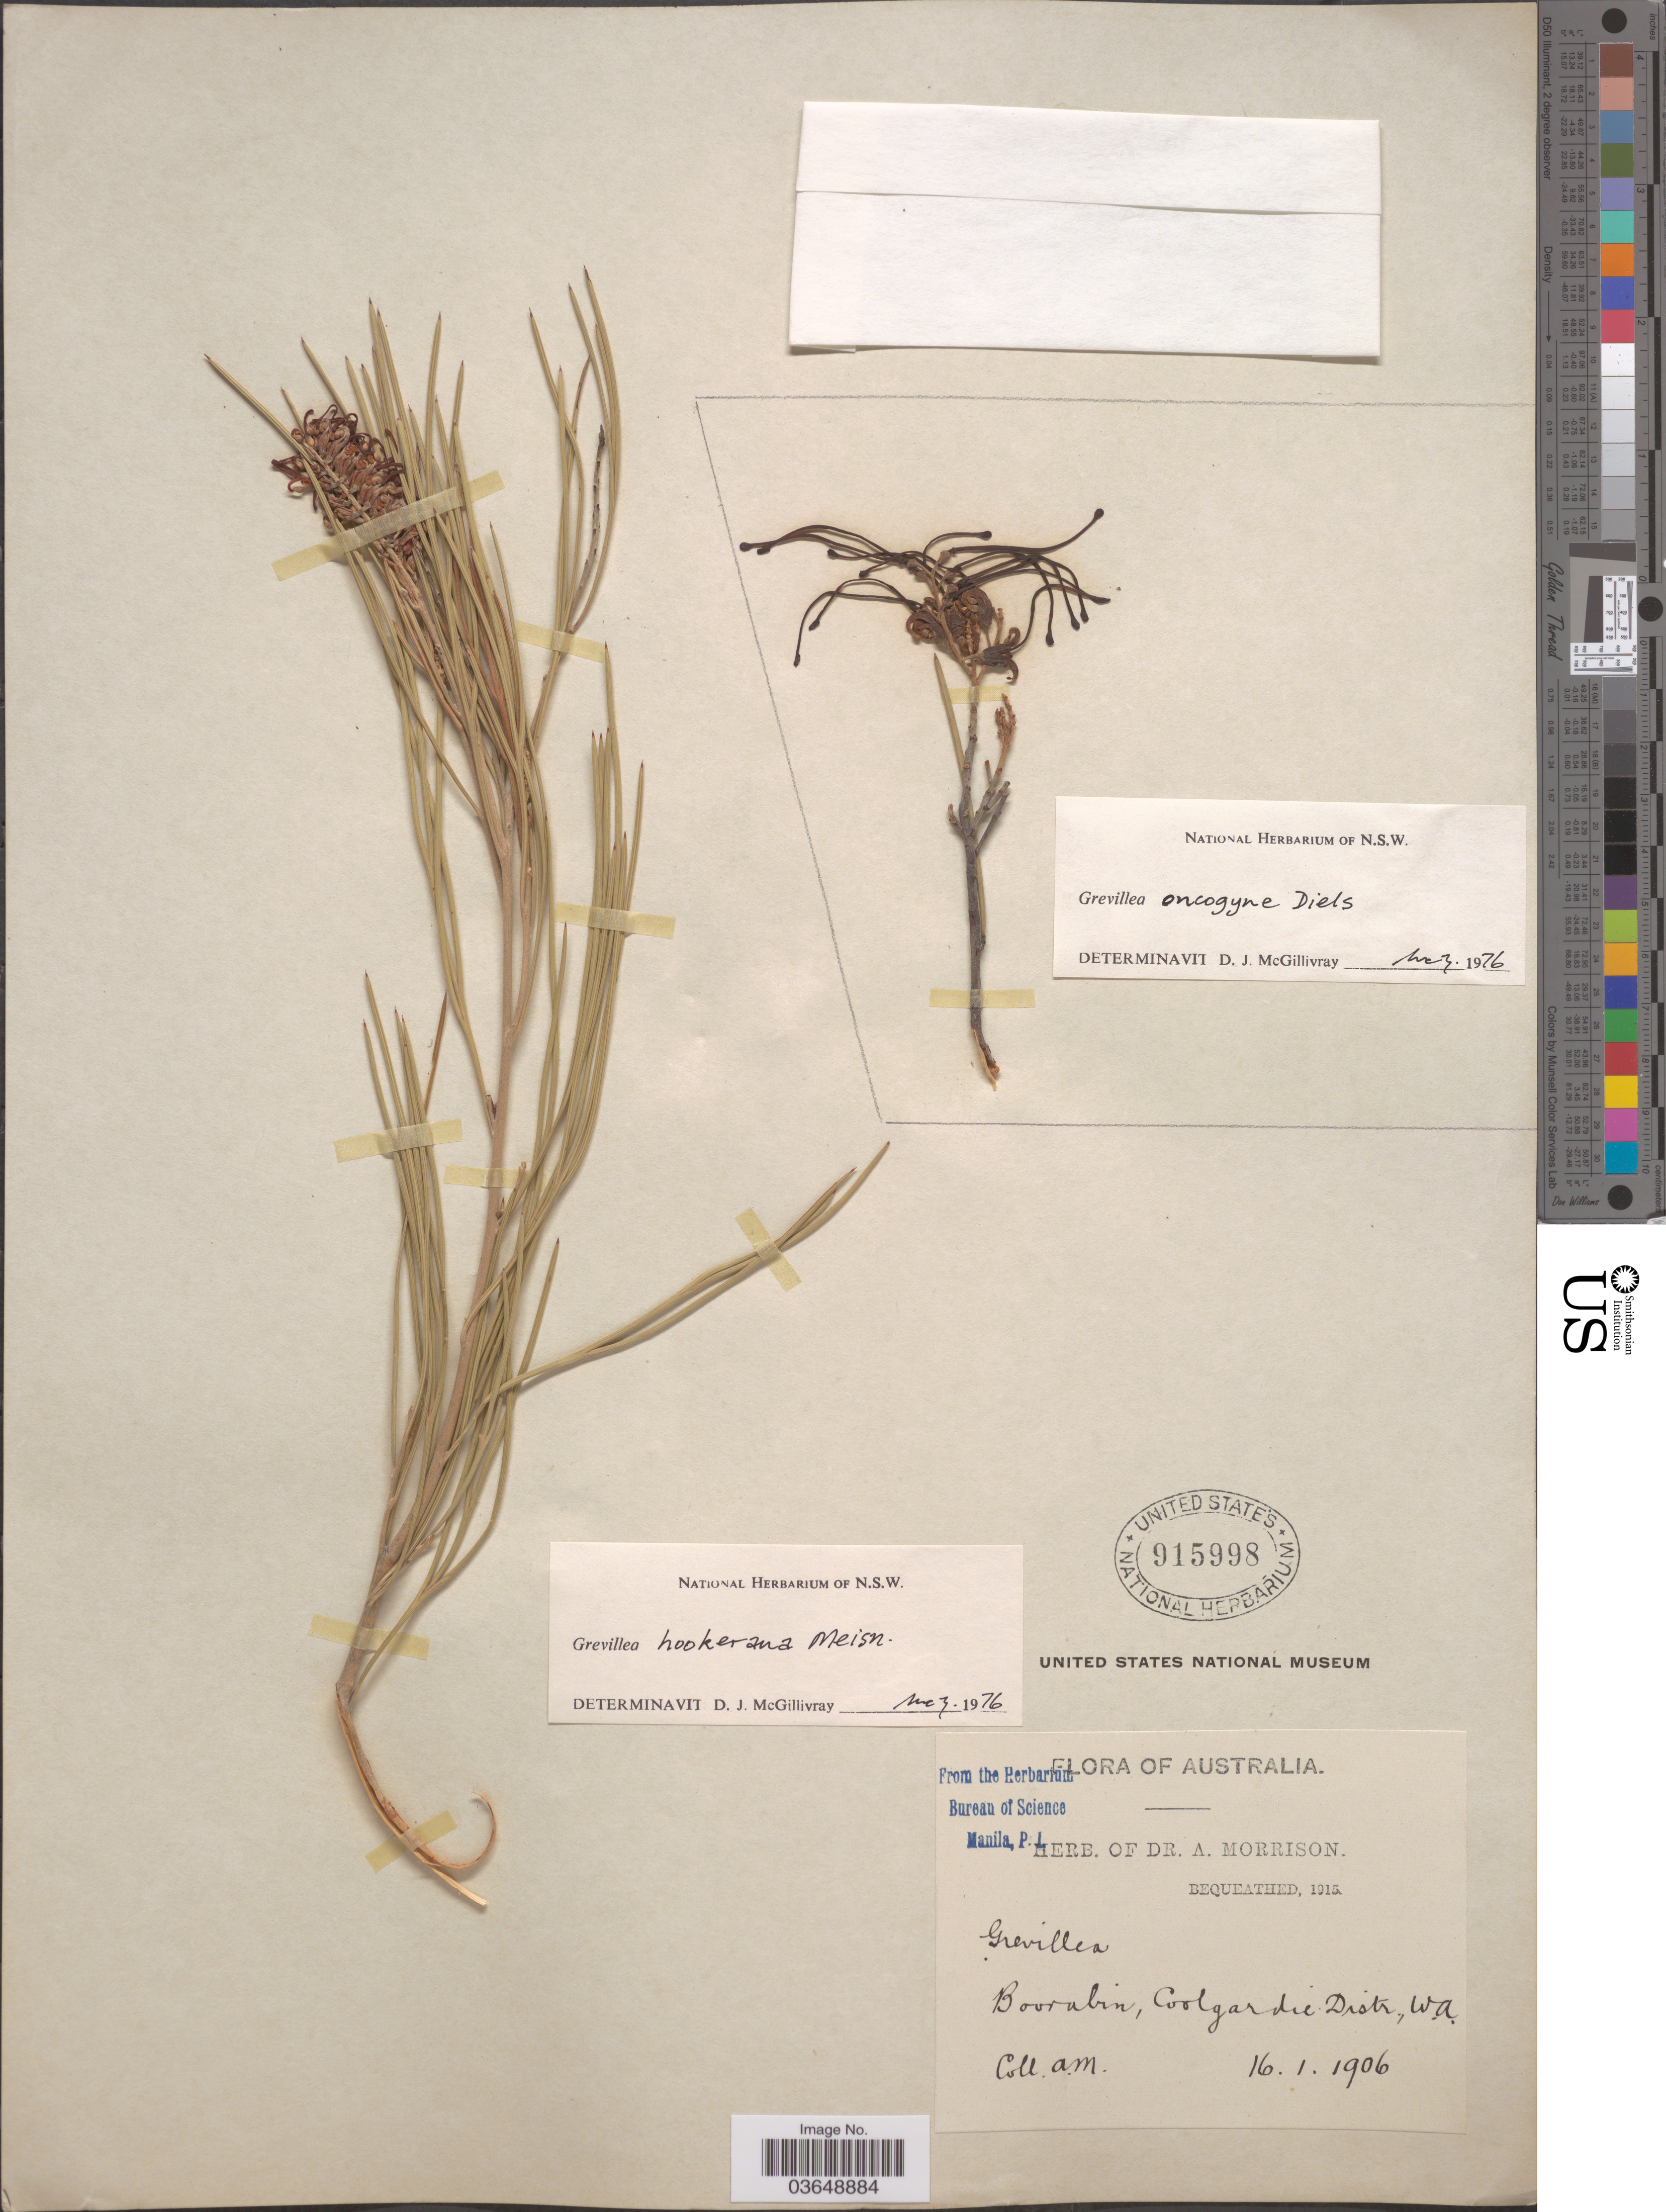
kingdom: Plantae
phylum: Tracheophyta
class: Magnoliopsida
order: Proteales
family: Proteaceae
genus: Grevillea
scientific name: Grevillea hookeriana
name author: Meisn.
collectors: A. Morrison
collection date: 1906-01-16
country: Australia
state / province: Western Australia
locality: Boorabin, Coolgardie Distr.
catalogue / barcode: US 915998